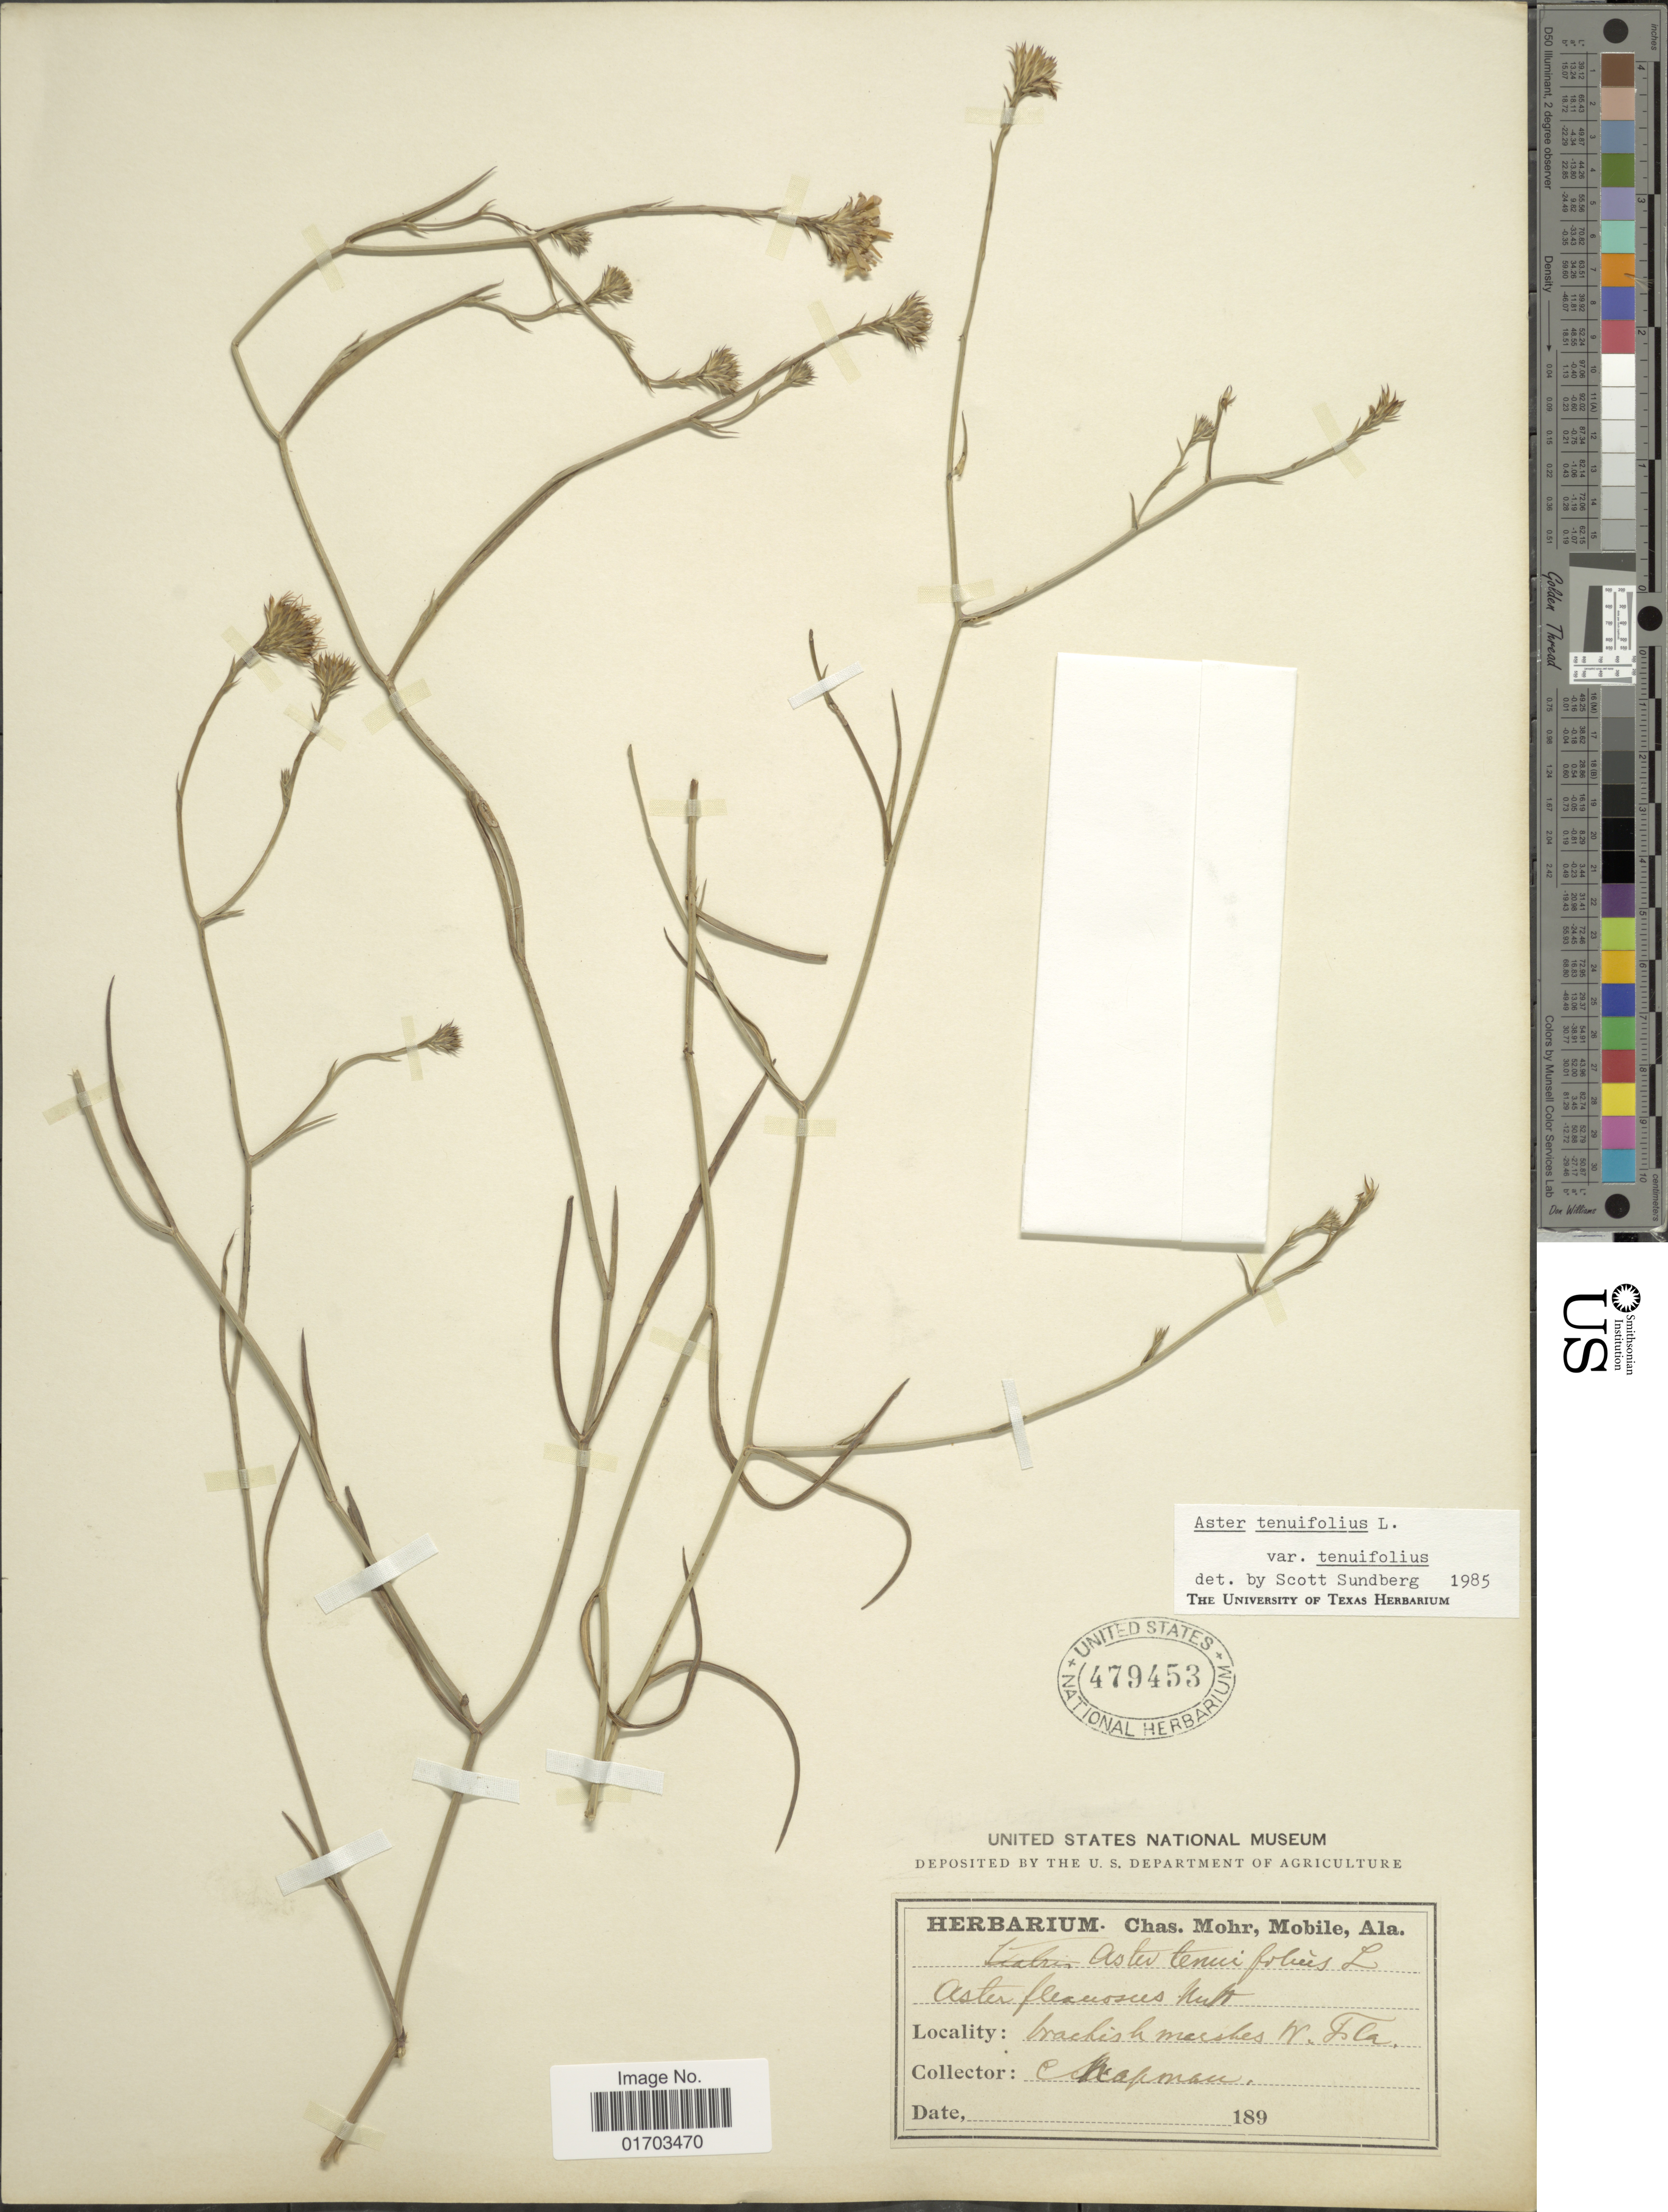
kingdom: Plantae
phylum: Tracheophyta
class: Magnoliopsida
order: Asterales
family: Asteraceae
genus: Symphyotrichum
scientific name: Symphyotrichum tenuifolium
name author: (L.) G.L. Nesom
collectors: C. Chapman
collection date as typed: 189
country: United States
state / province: Florida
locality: W. Fla.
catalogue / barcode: US 479453